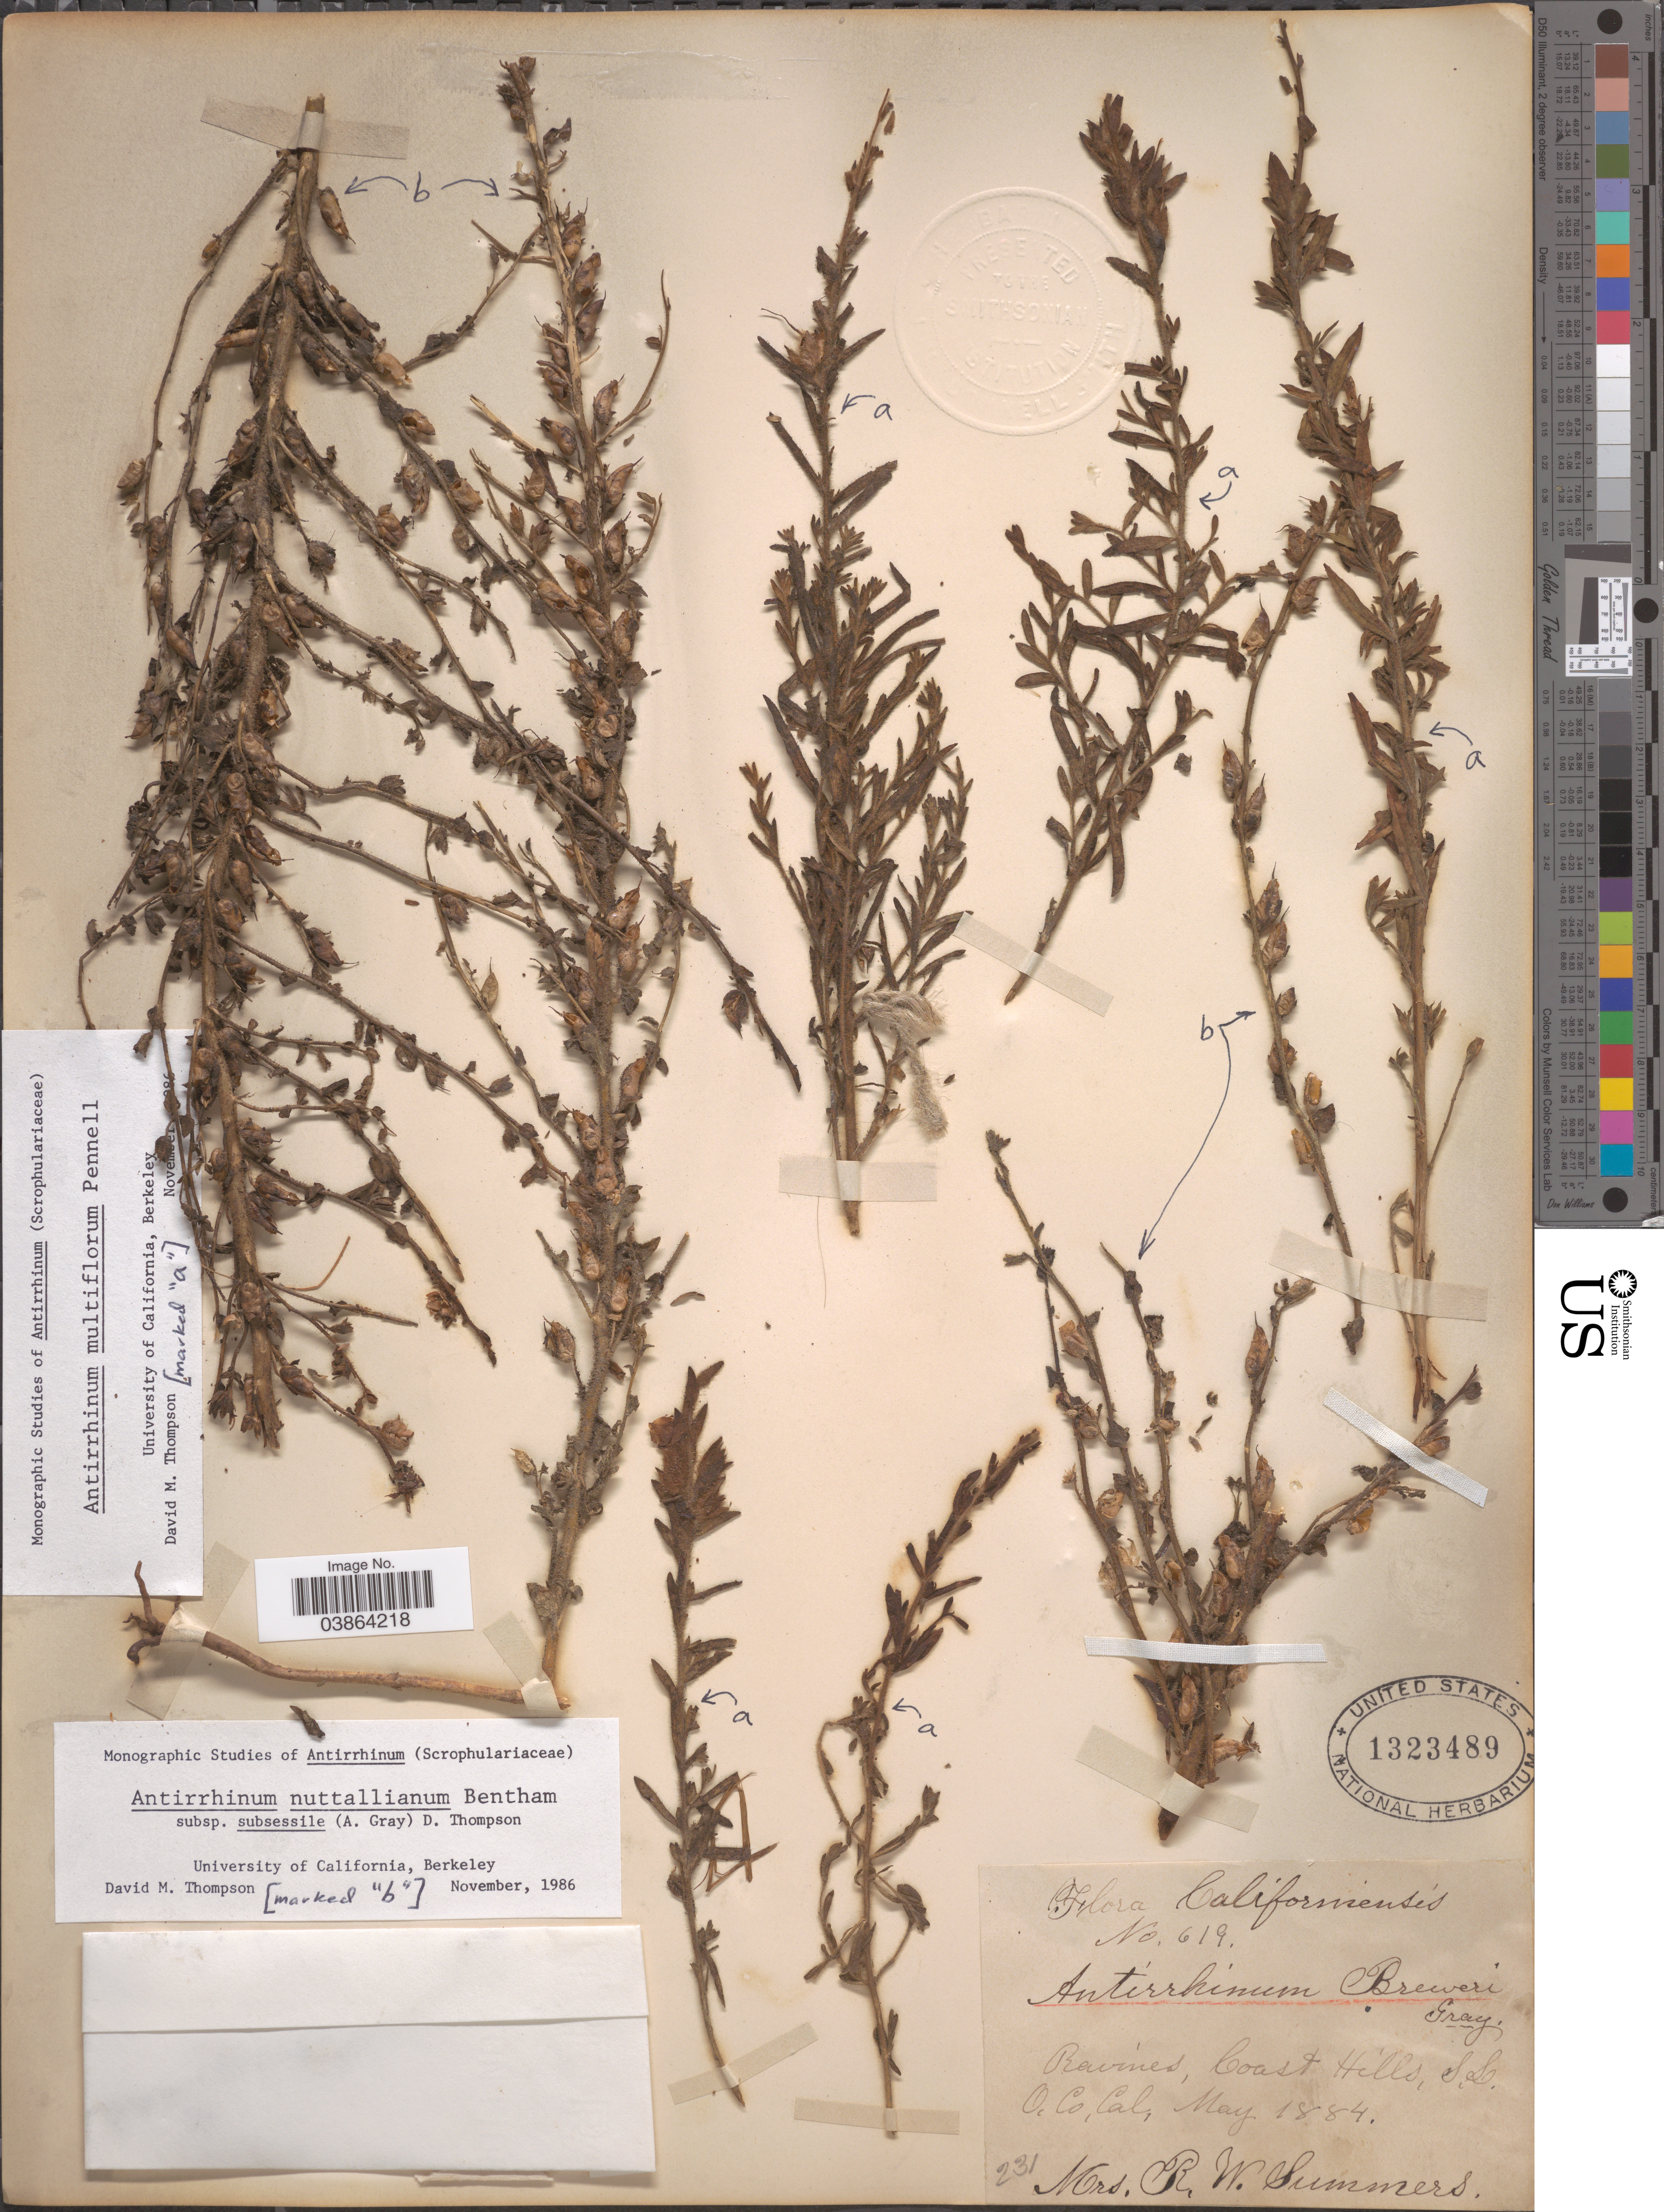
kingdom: Plantae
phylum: Tracheophyta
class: Magnoliopsida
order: Lamiales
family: Plantaginaceae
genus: Sairocarpus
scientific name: Sairocarpus nuttallianus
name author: (Benth.) D.A. Sutton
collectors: R. Summers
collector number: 619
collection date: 1884-05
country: United States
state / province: California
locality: Ravines, Coast Hills, S, L. O, Co.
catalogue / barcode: US 1323489